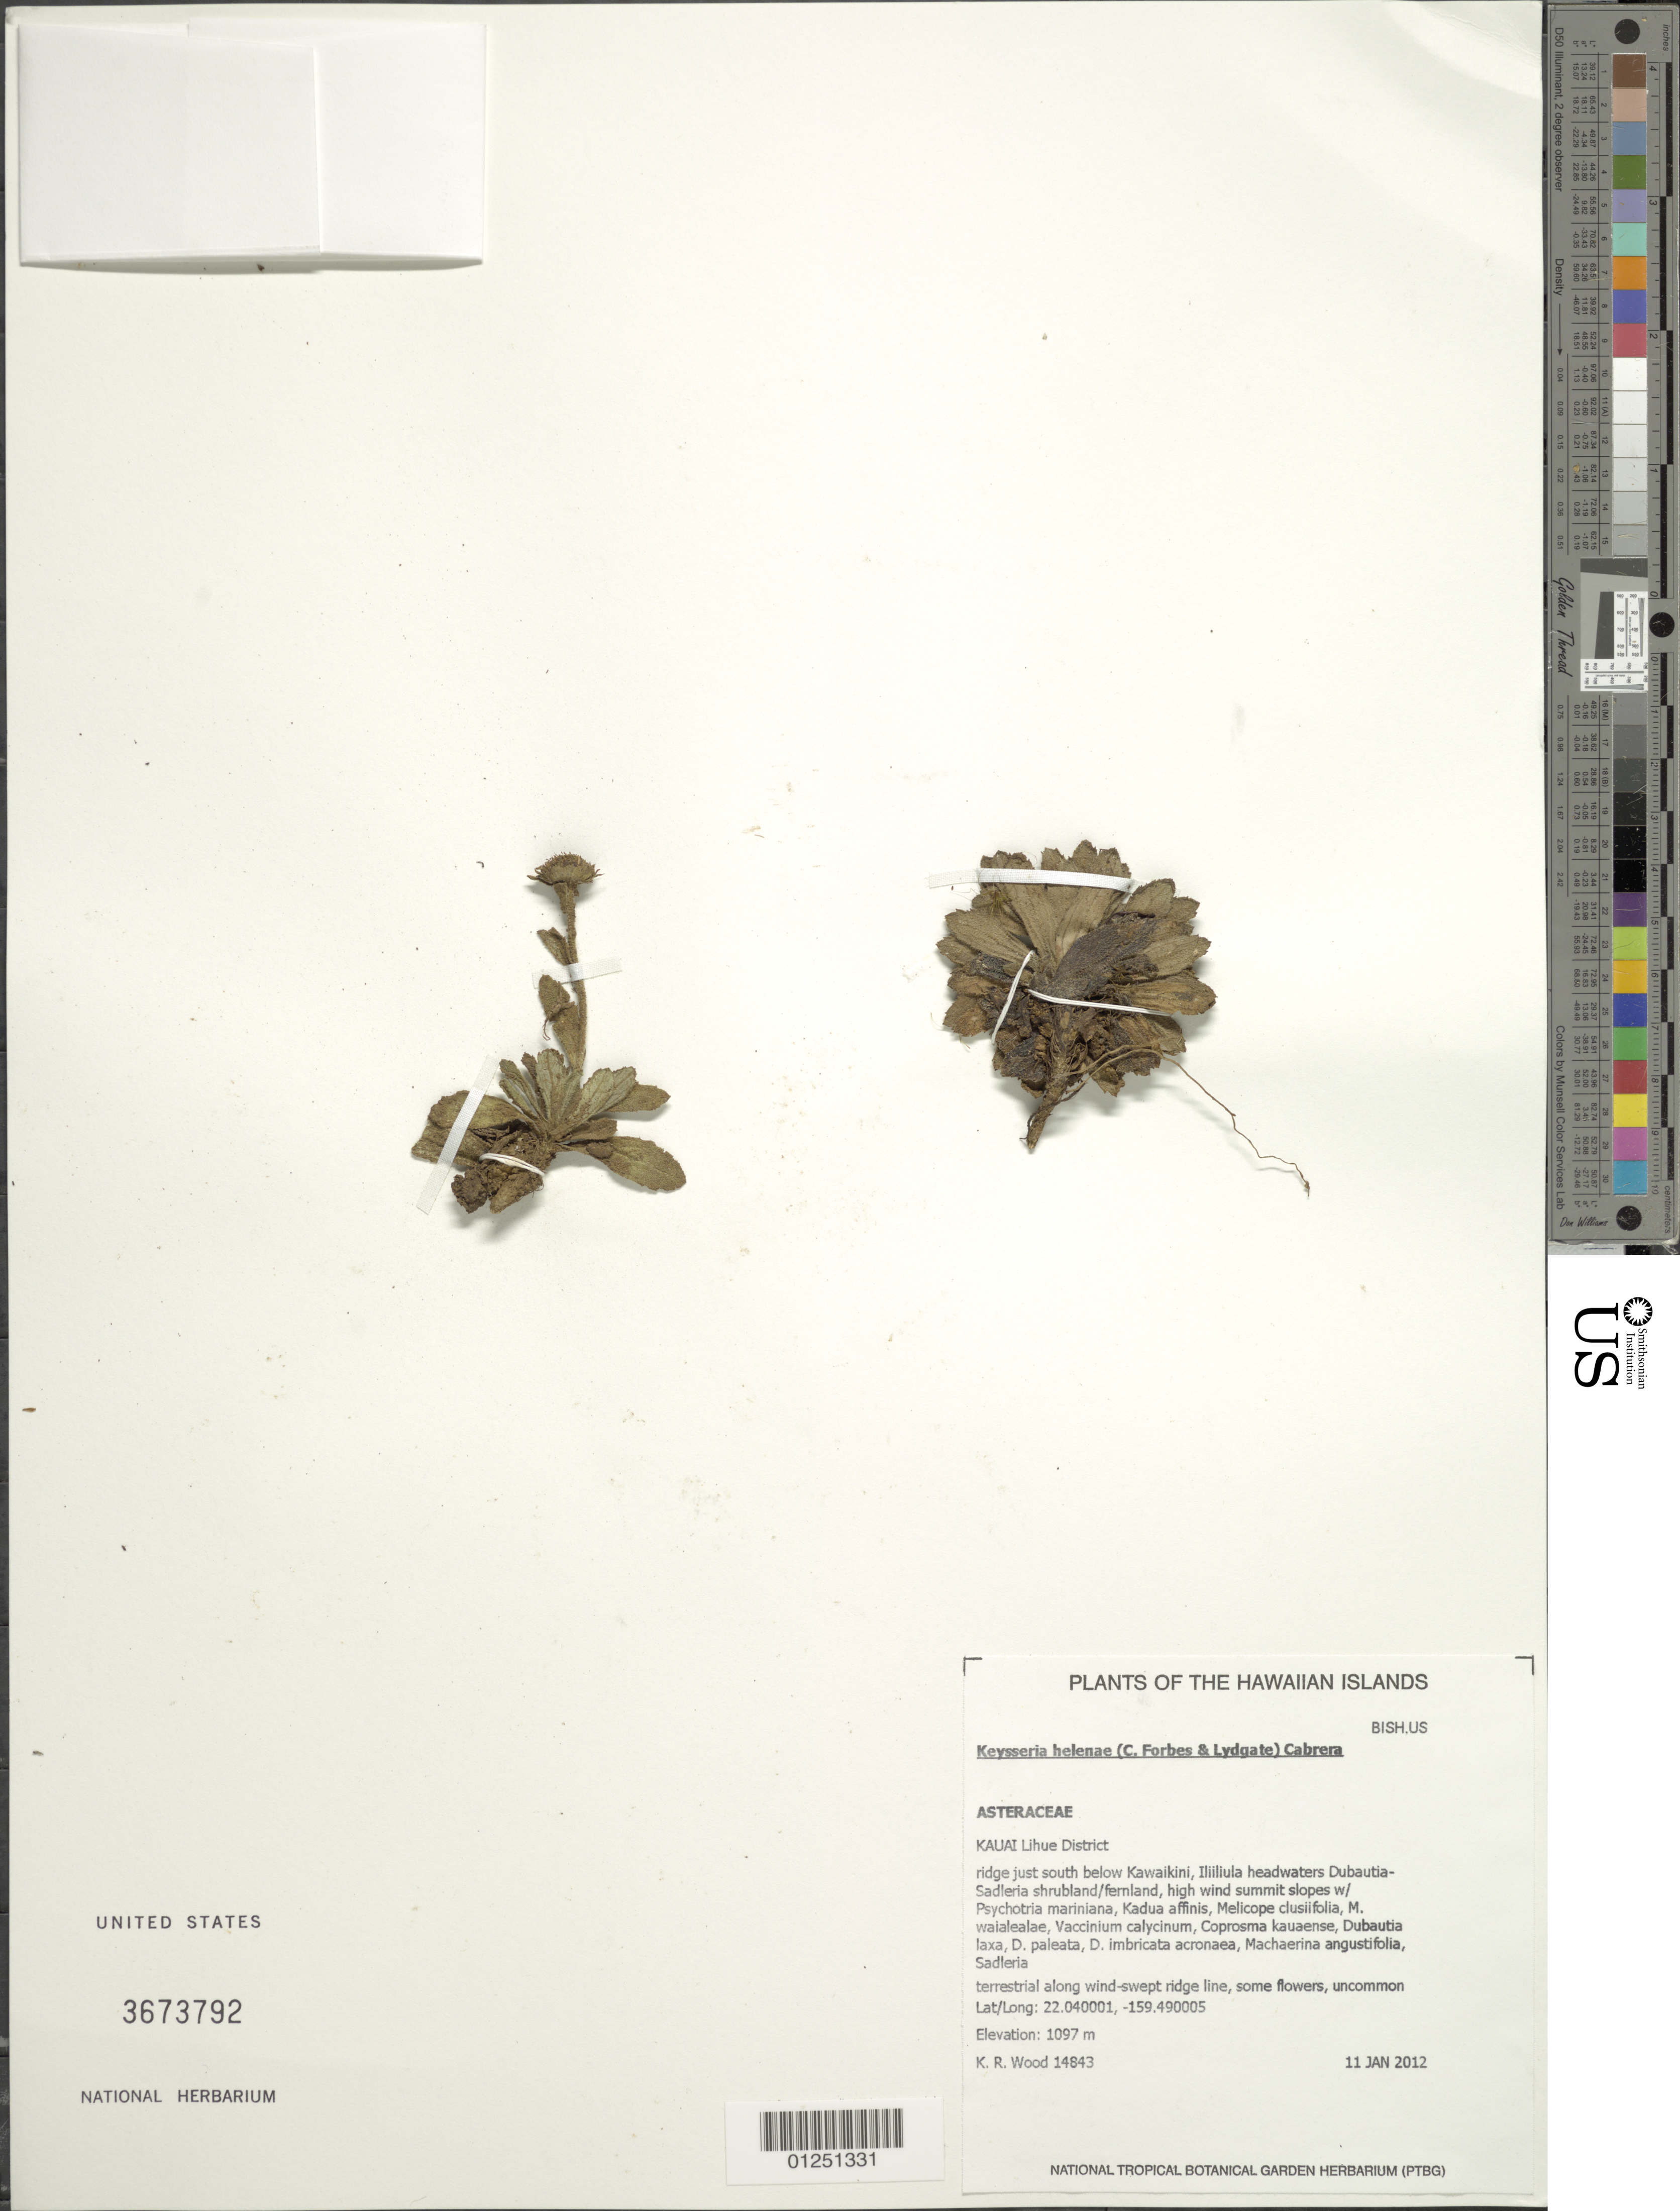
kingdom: Plantae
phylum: Tracheophyta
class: Magnoliopsida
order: Asterales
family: Asteraceae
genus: Keysseria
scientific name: Keysseria helena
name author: (C.N. Forbes & Lydgate) Cabrera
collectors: K. R. Wood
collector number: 14843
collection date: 2012-01-11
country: United States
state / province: Hawaii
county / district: Kauai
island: Kaua'i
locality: Lihue District, ridge just south below Kawaikini, Iliiilula headwaters.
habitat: Shrubland/fernland, high wind summit slopes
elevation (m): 1097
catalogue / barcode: US 3673792